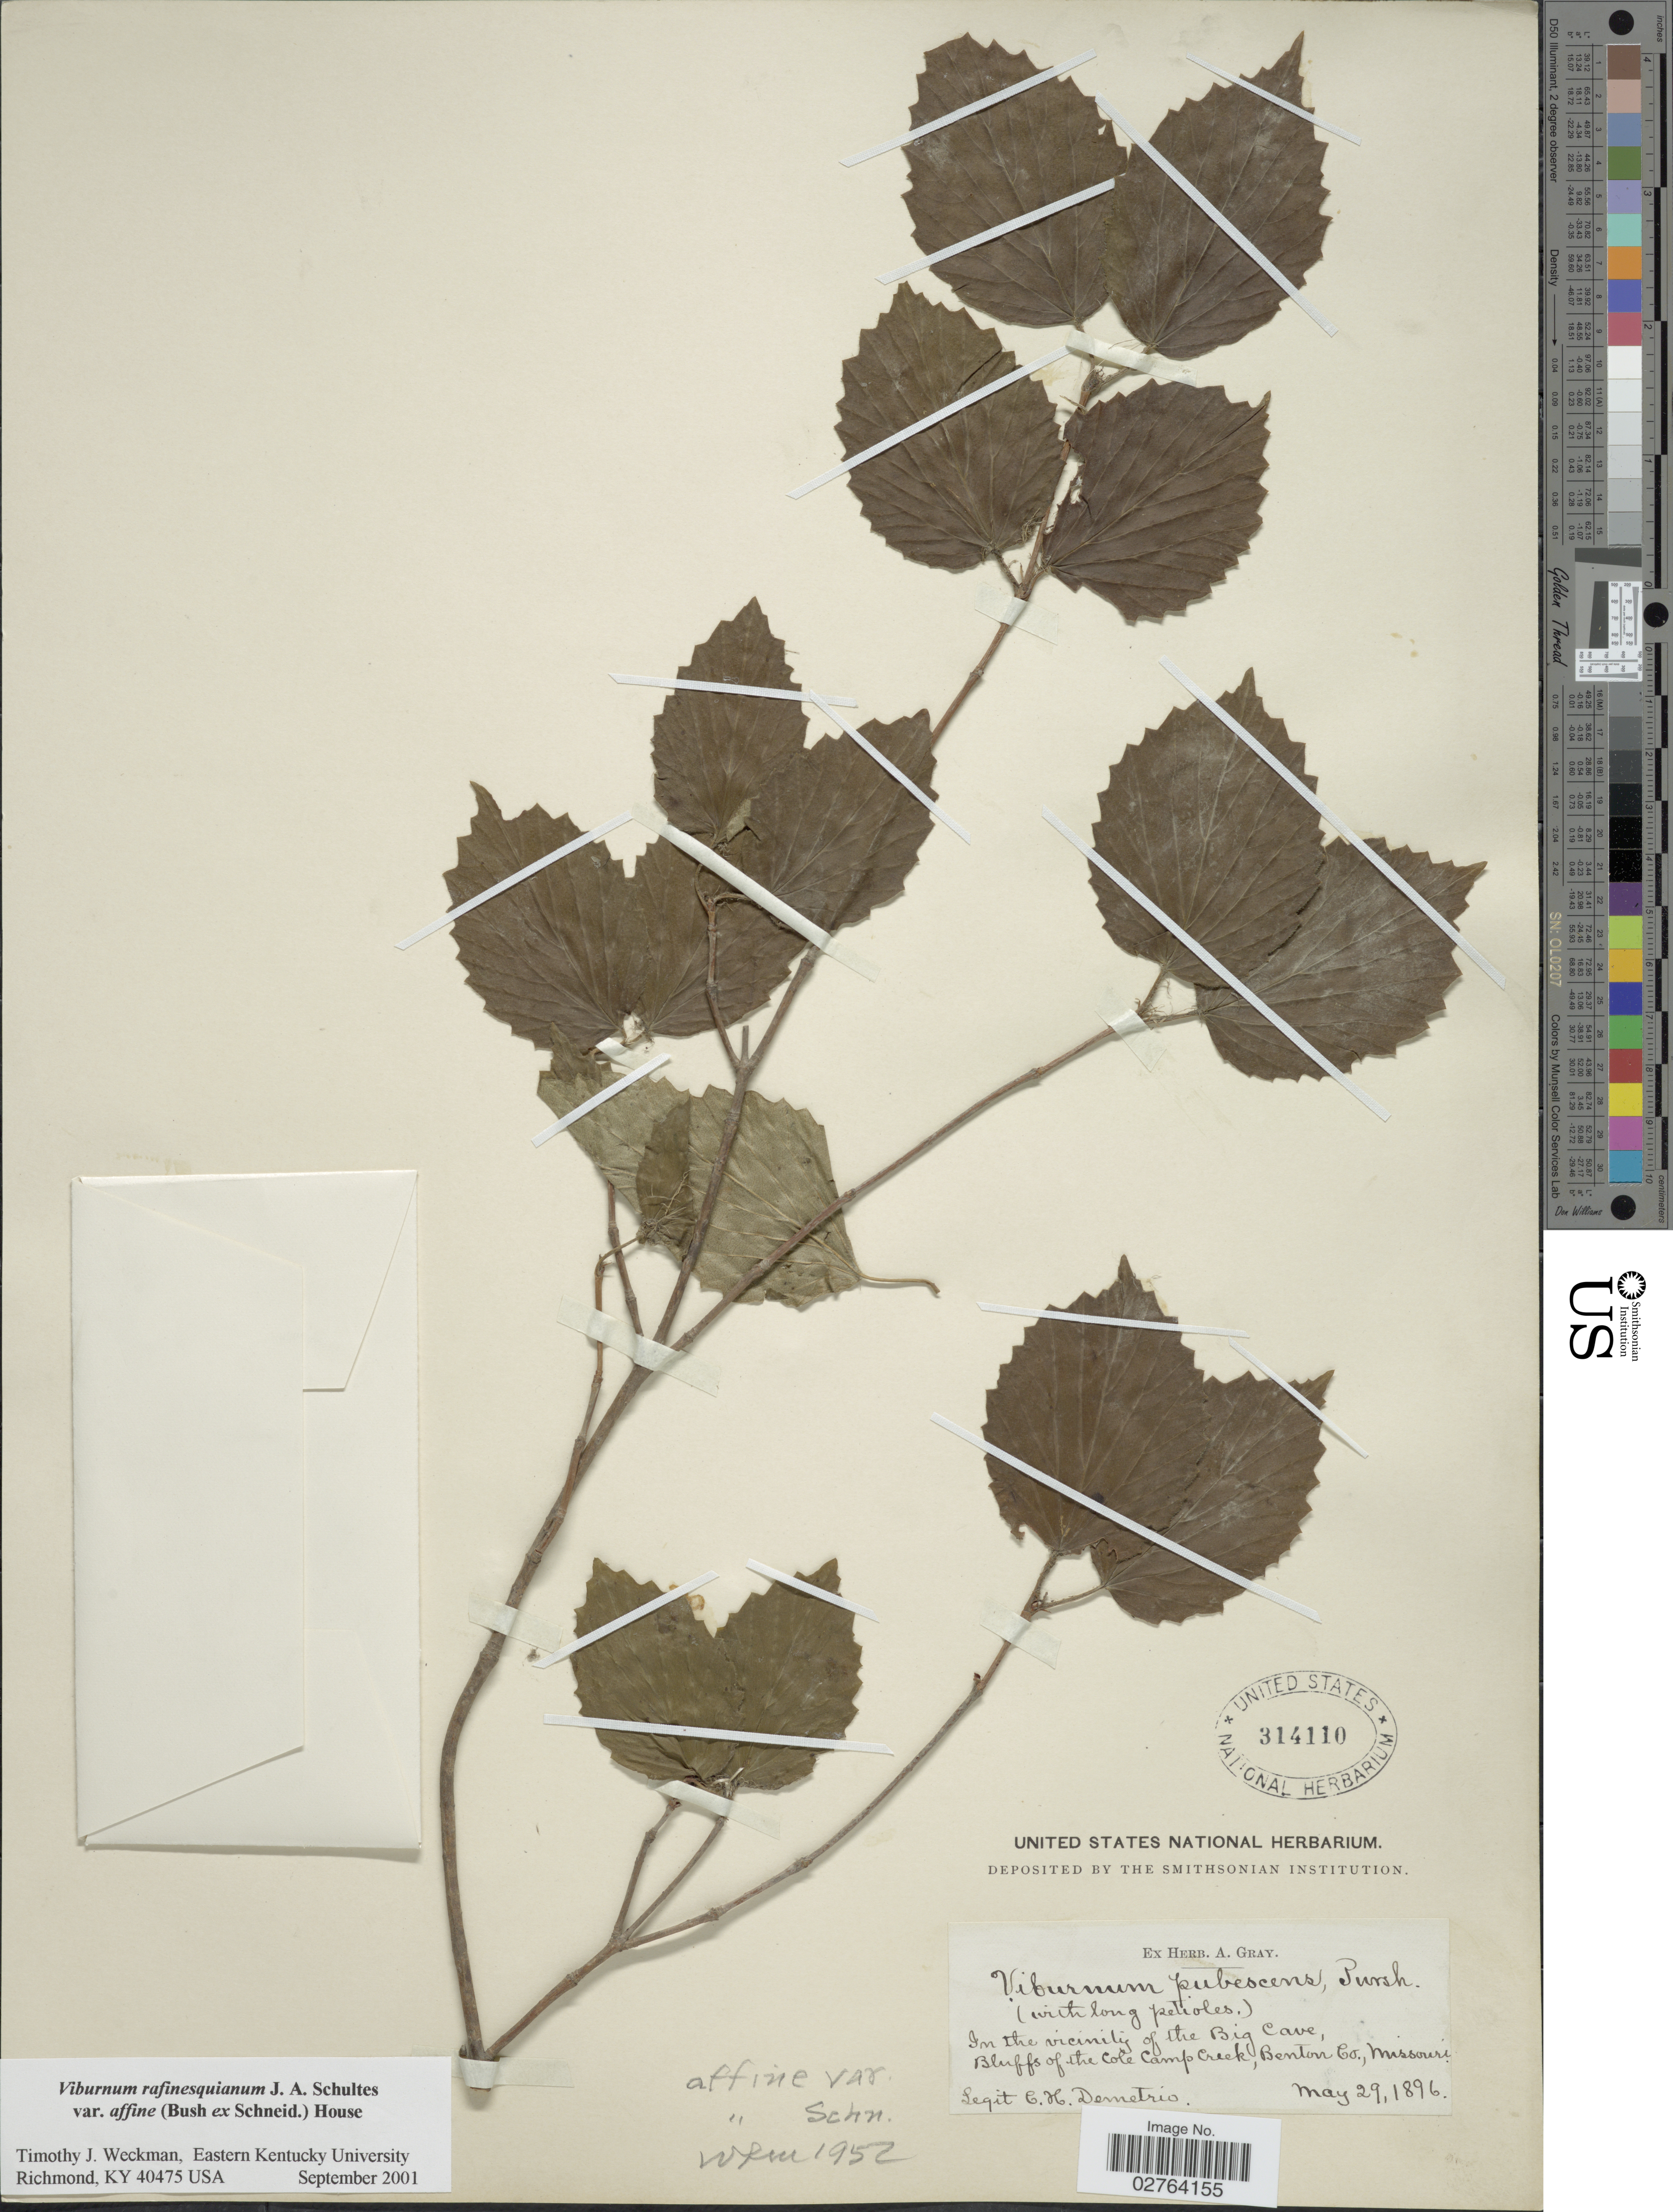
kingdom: Plantae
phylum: Tracheophyta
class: Magnoliopsida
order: Dipsacales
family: Viburnaceae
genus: Viburnum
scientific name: Viburnum rafinesqueanum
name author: Schult.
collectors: C. Demetrio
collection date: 1896-05-29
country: United States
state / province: Missouri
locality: In the vicinity of the Big Cave, Bluffs of the Cole Camp Creek, Benton Co.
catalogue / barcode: US 314110